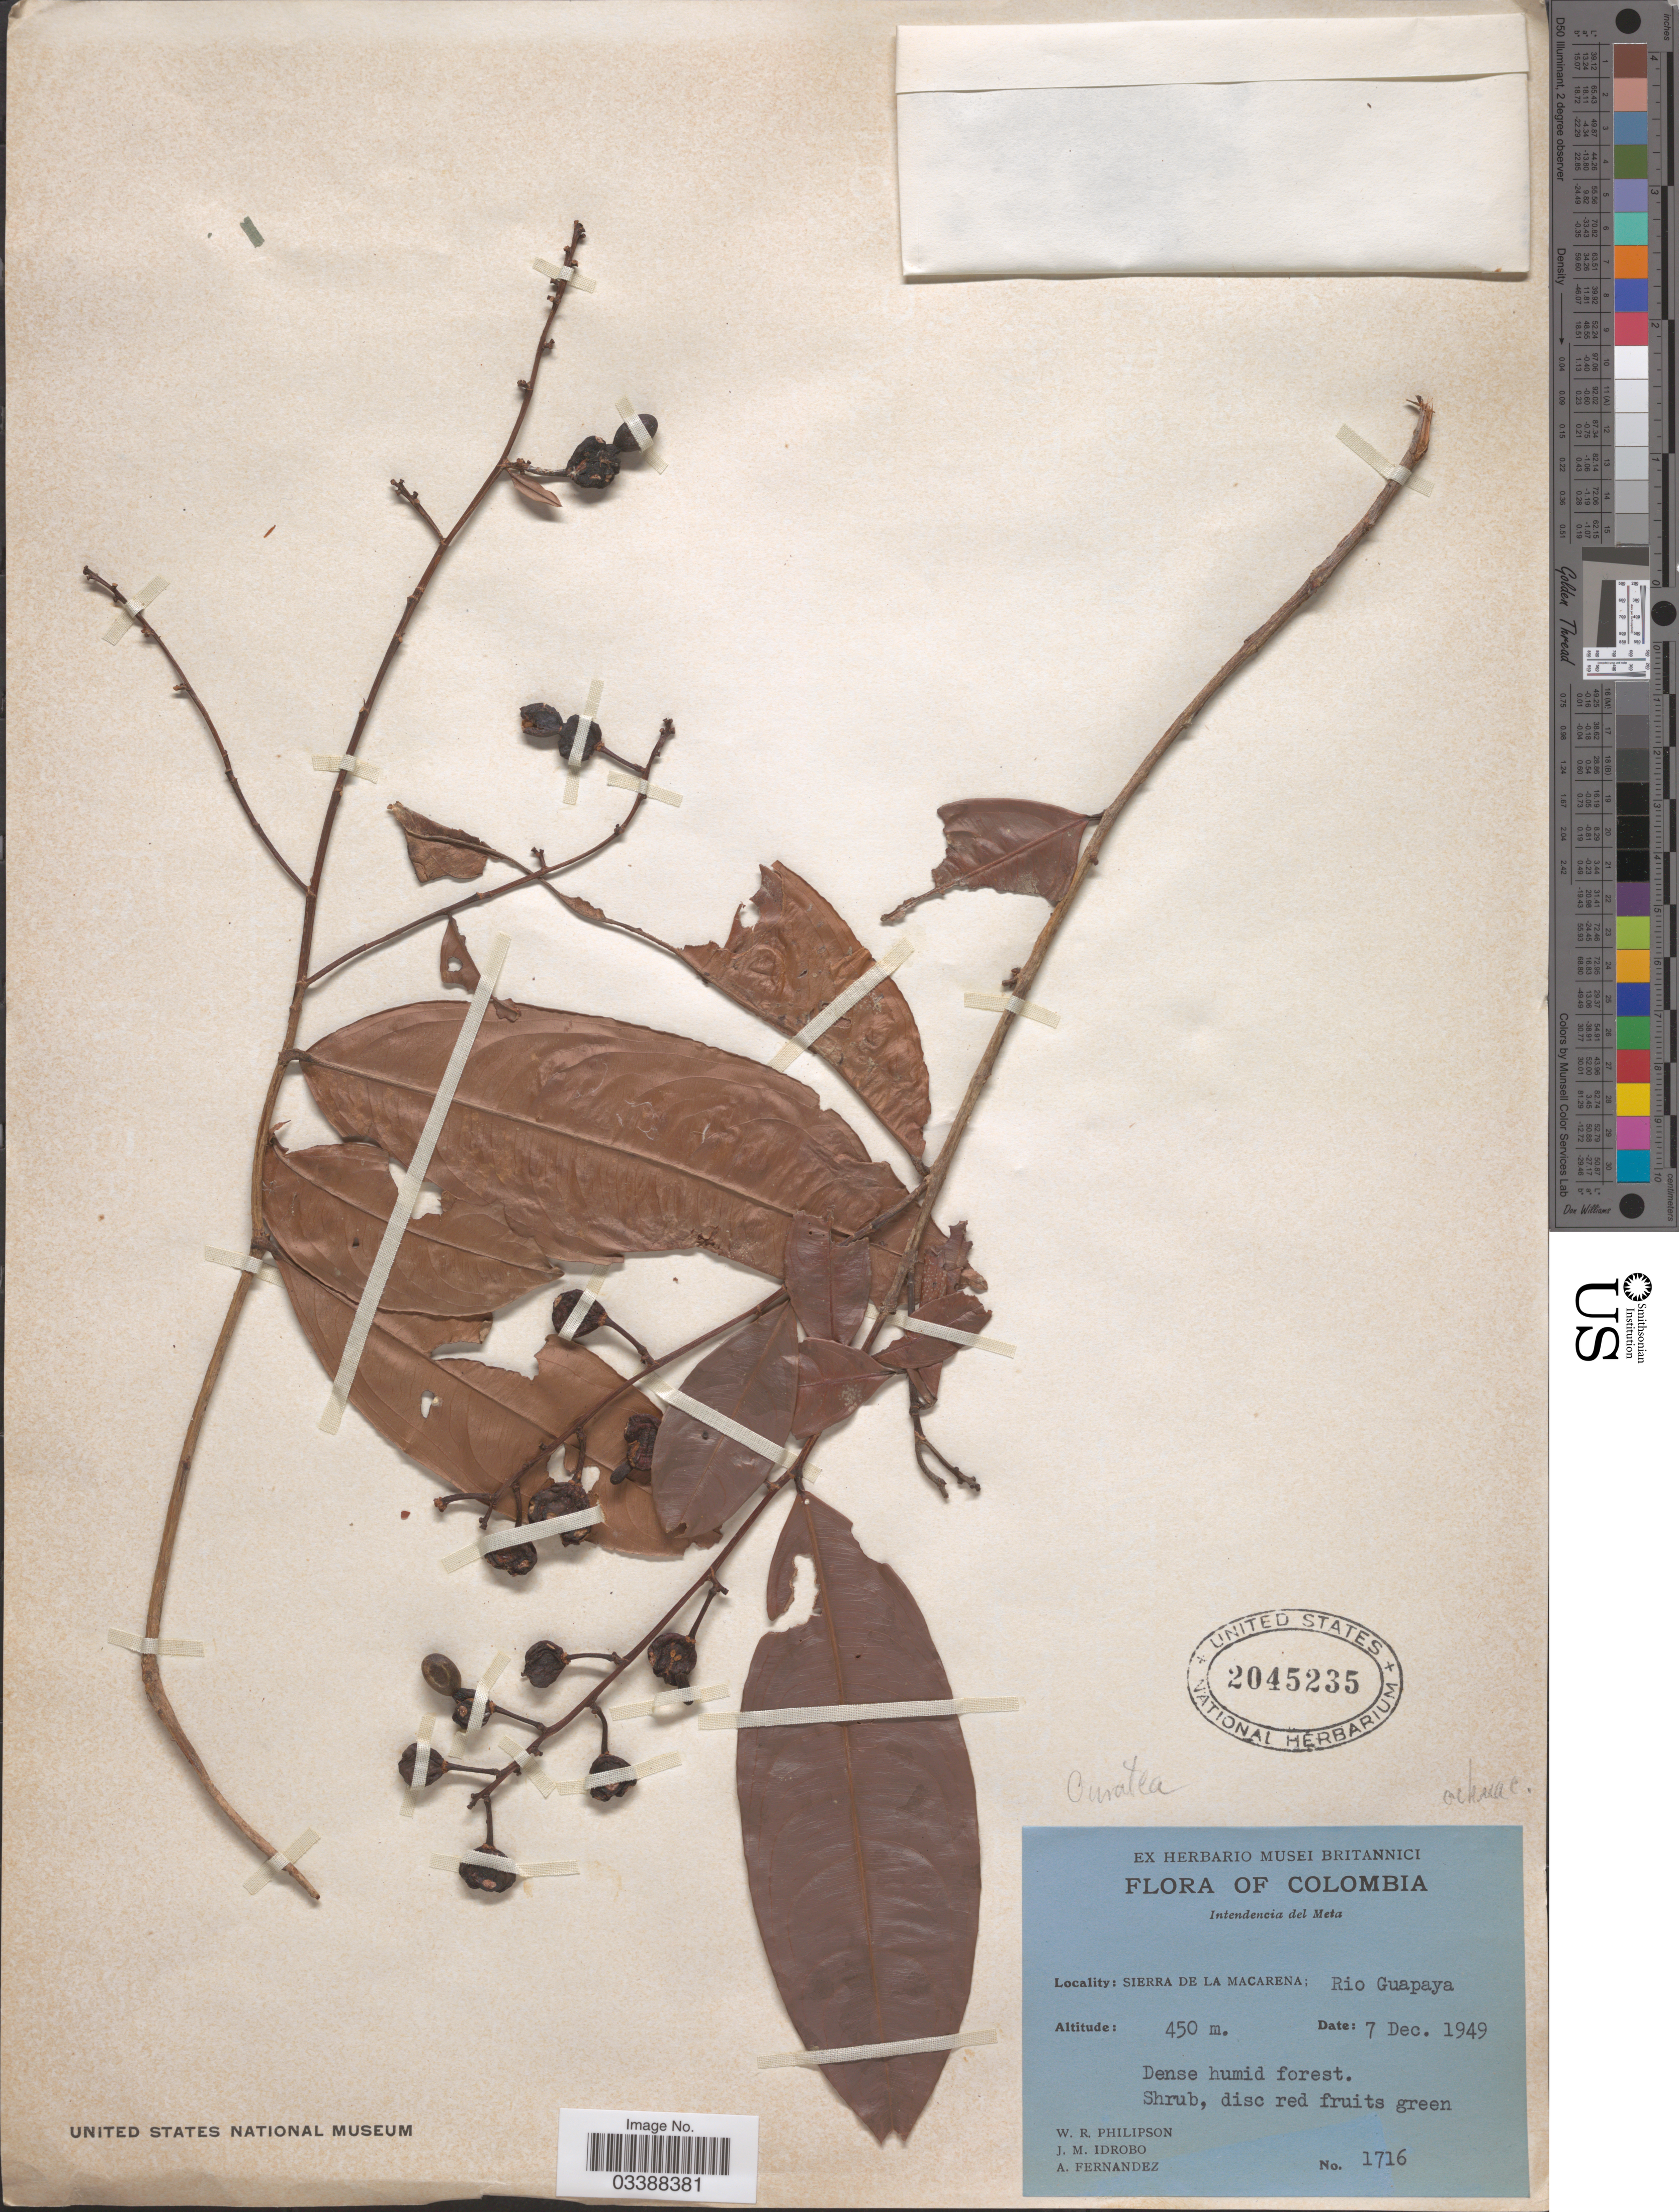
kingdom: Plantae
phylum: Tracheophyta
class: Magnoliopsida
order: Malpighiales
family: Ochnaceae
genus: Ouratea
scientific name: Ouratea sp.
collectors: W. R. Philipson, J. M. Idrobo & A. Fernandez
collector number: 1716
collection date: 1949-12-07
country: Colombia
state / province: Meta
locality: Intendencia del Meta. Sierra de La Macarena; Rio Guapaya.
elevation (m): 450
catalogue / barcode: US 2045235